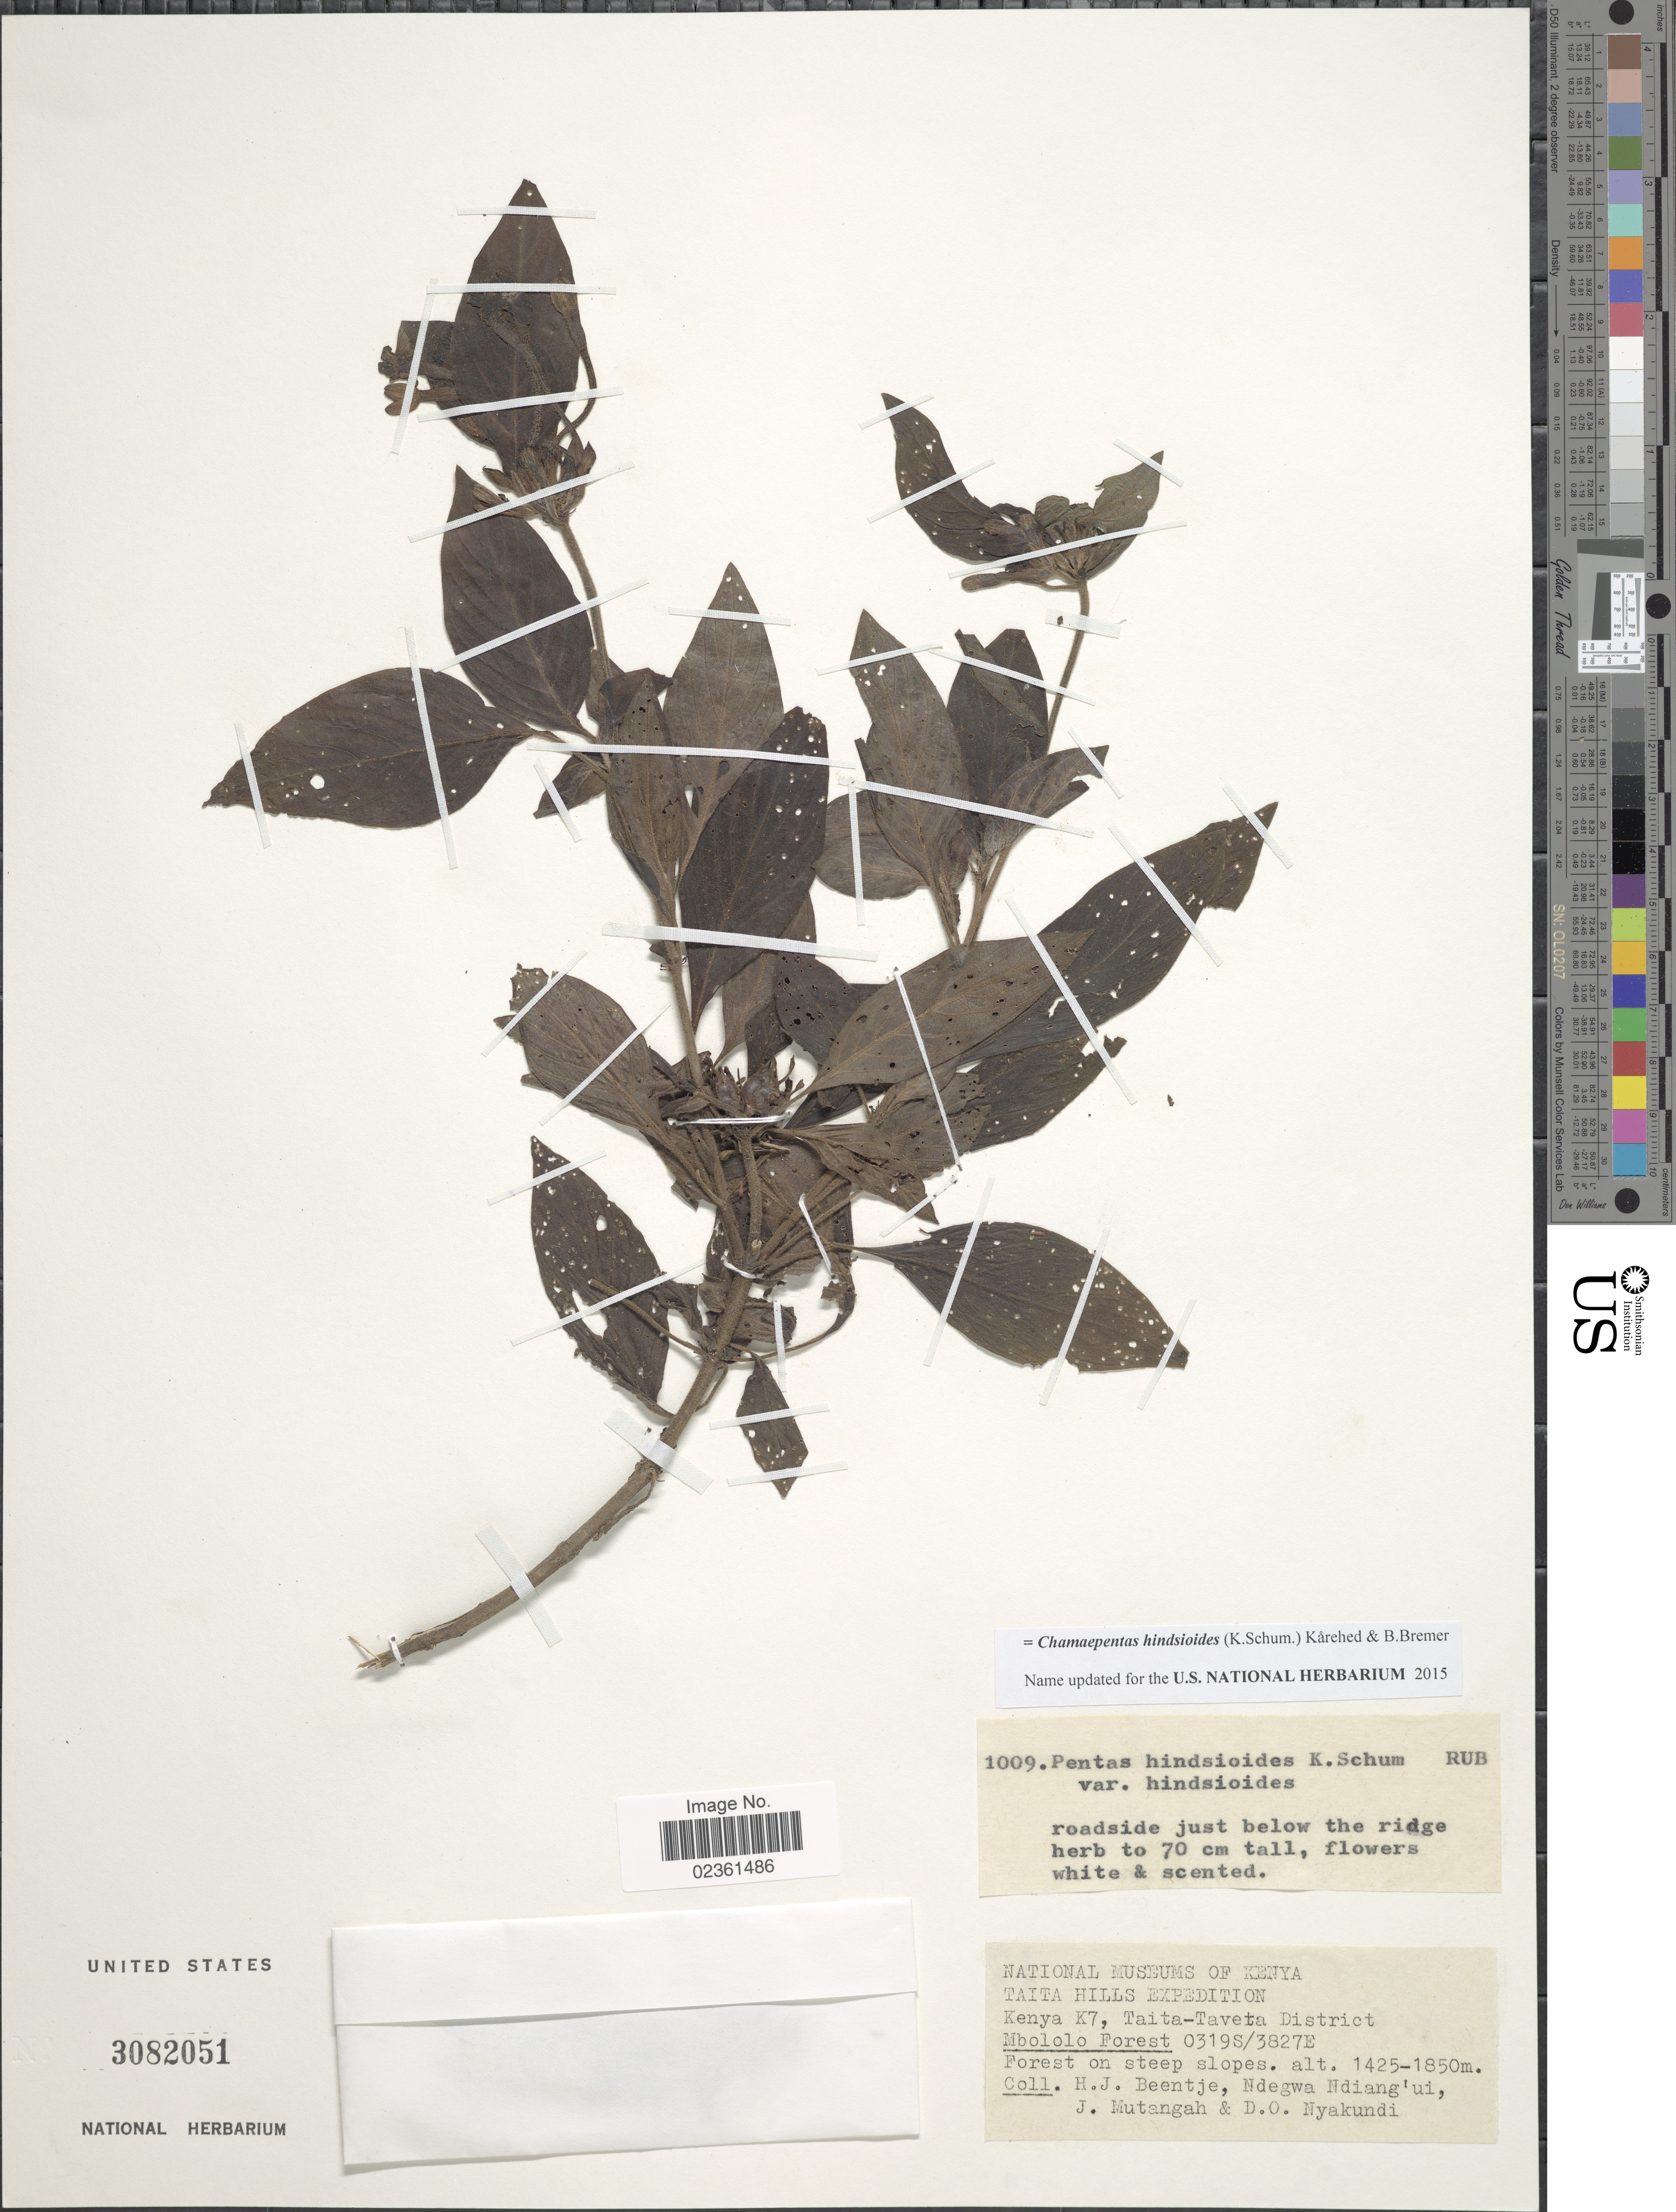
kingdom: Plantae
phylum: Tracheophyta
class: Magnoliopsida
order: Gentianales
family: Rubiaceae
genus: Chamaepentas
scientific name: Chamaepentas hindsioides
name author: (K. Schum.) Kårehed & B. Bremer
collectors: H. J. Beentje, Ndegwa Ndiang'ui, J. Mutangah & D. Nyakundi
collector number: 1009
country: Kenya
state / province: Taita Taveta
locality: Kenya K7, Mbololo Forest, forest on steep slopes, roadside just below the ridge, Taita Hills.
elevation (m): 1425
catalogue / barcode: US 3082051